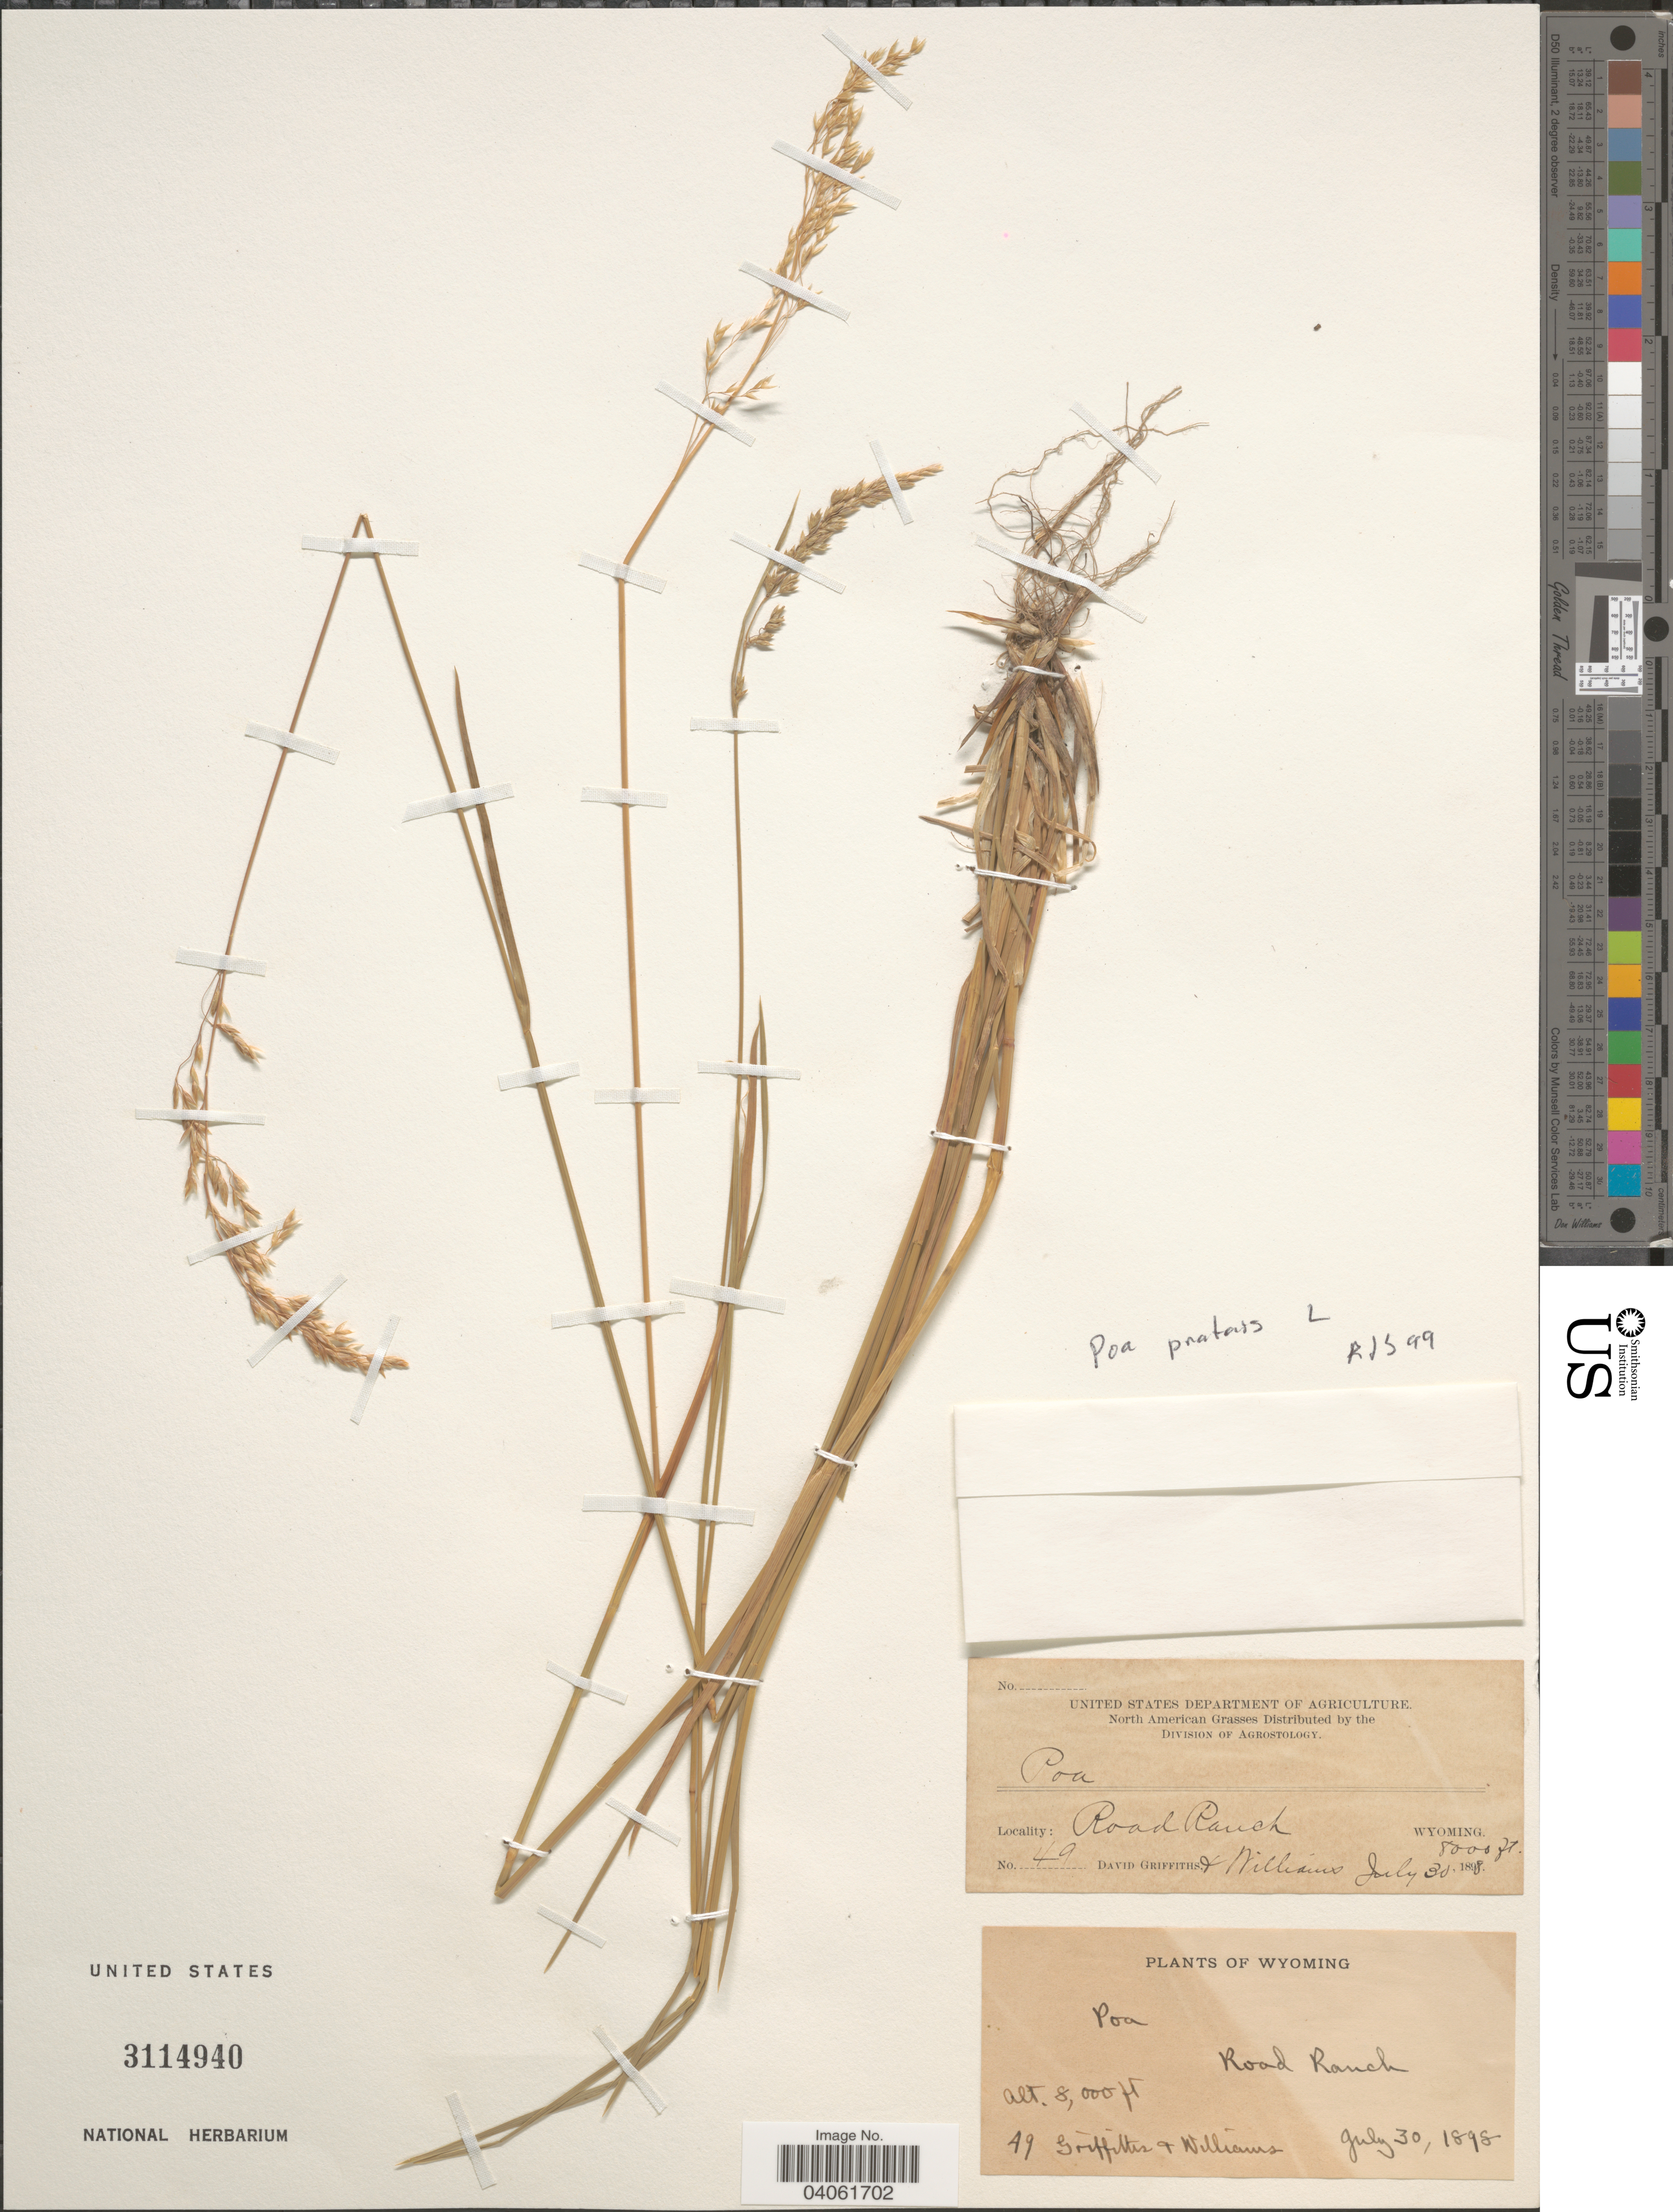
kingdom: Plantae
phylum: Tracheophyta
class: Liliopsida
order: Poales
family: Poaceae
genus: Poa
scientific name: Poa pratensis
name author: L.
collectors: D. Griffiths & A. Williams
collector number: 49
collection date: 1898-07-30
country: United States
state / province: Wyoming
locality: Road Ranch.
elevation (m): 2438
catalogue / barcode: US 3114940